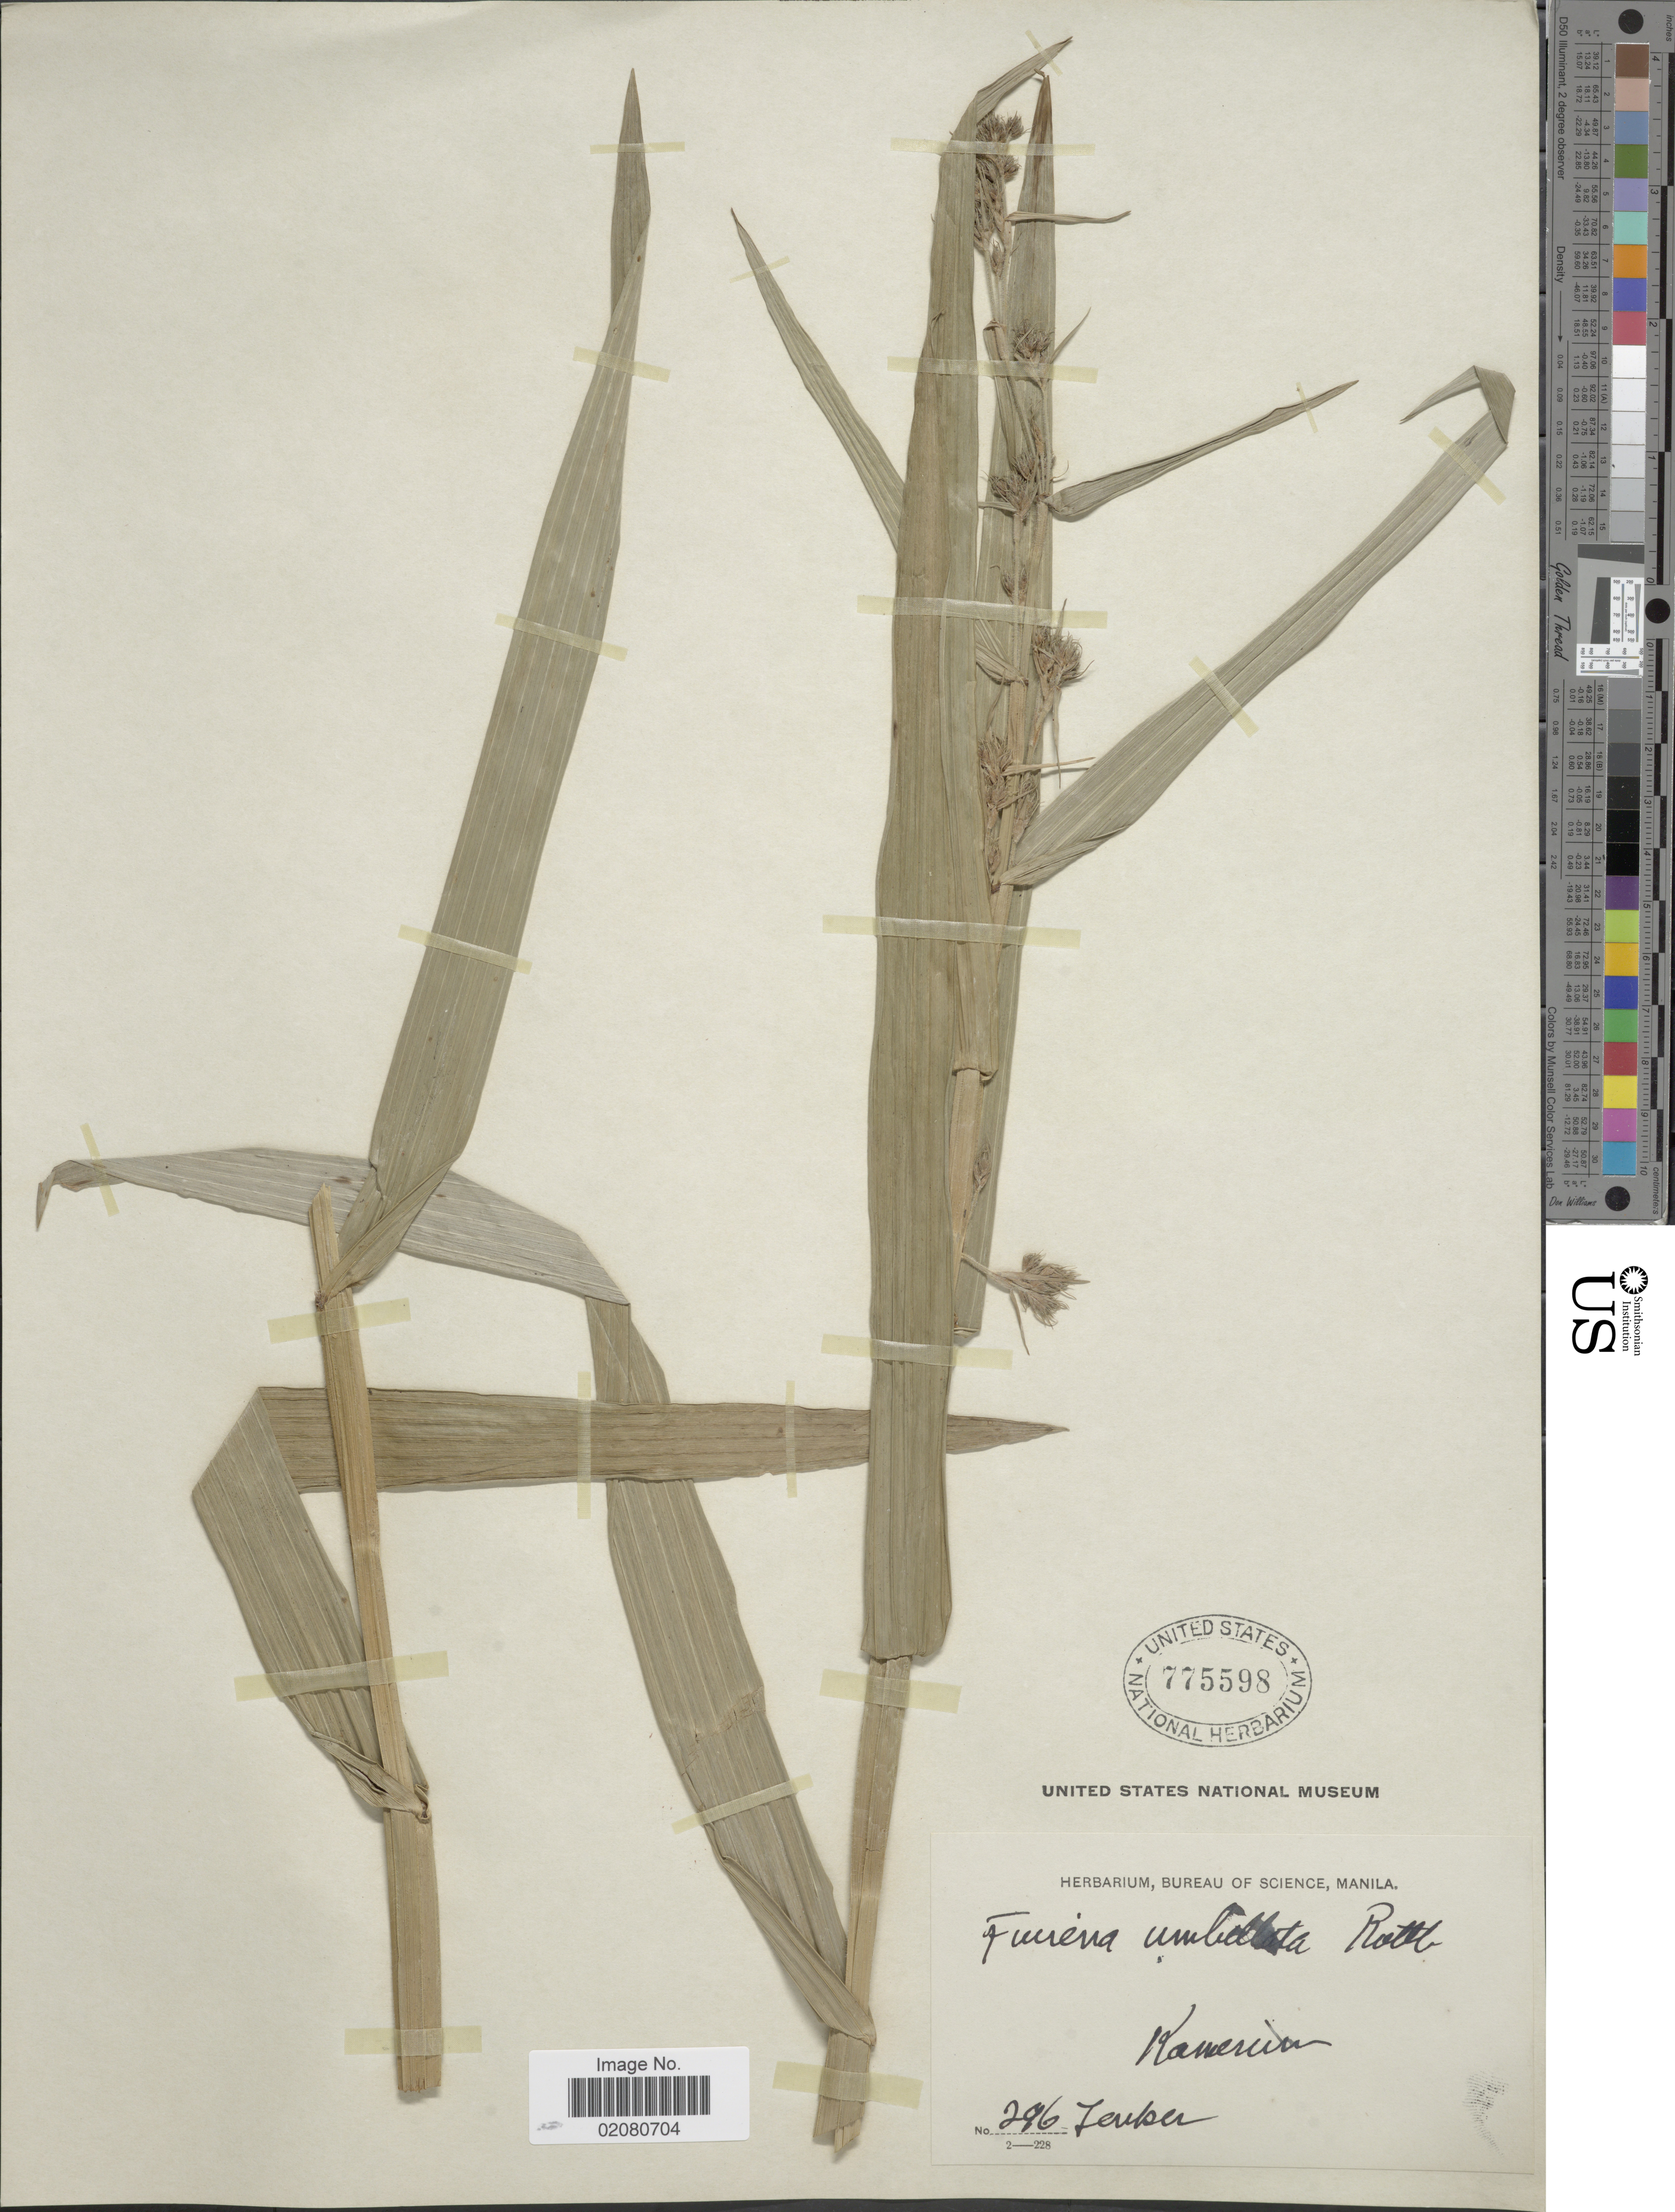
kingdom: Plantae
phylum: Tracheophyta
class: Liliopsida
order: Poales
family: Cyperaceae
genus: Fuirena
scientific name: Fuirena umbellata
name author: Rottb.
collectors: Zenker, --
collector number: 296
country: Cameroon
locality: Kamerun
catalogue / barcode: US 775598